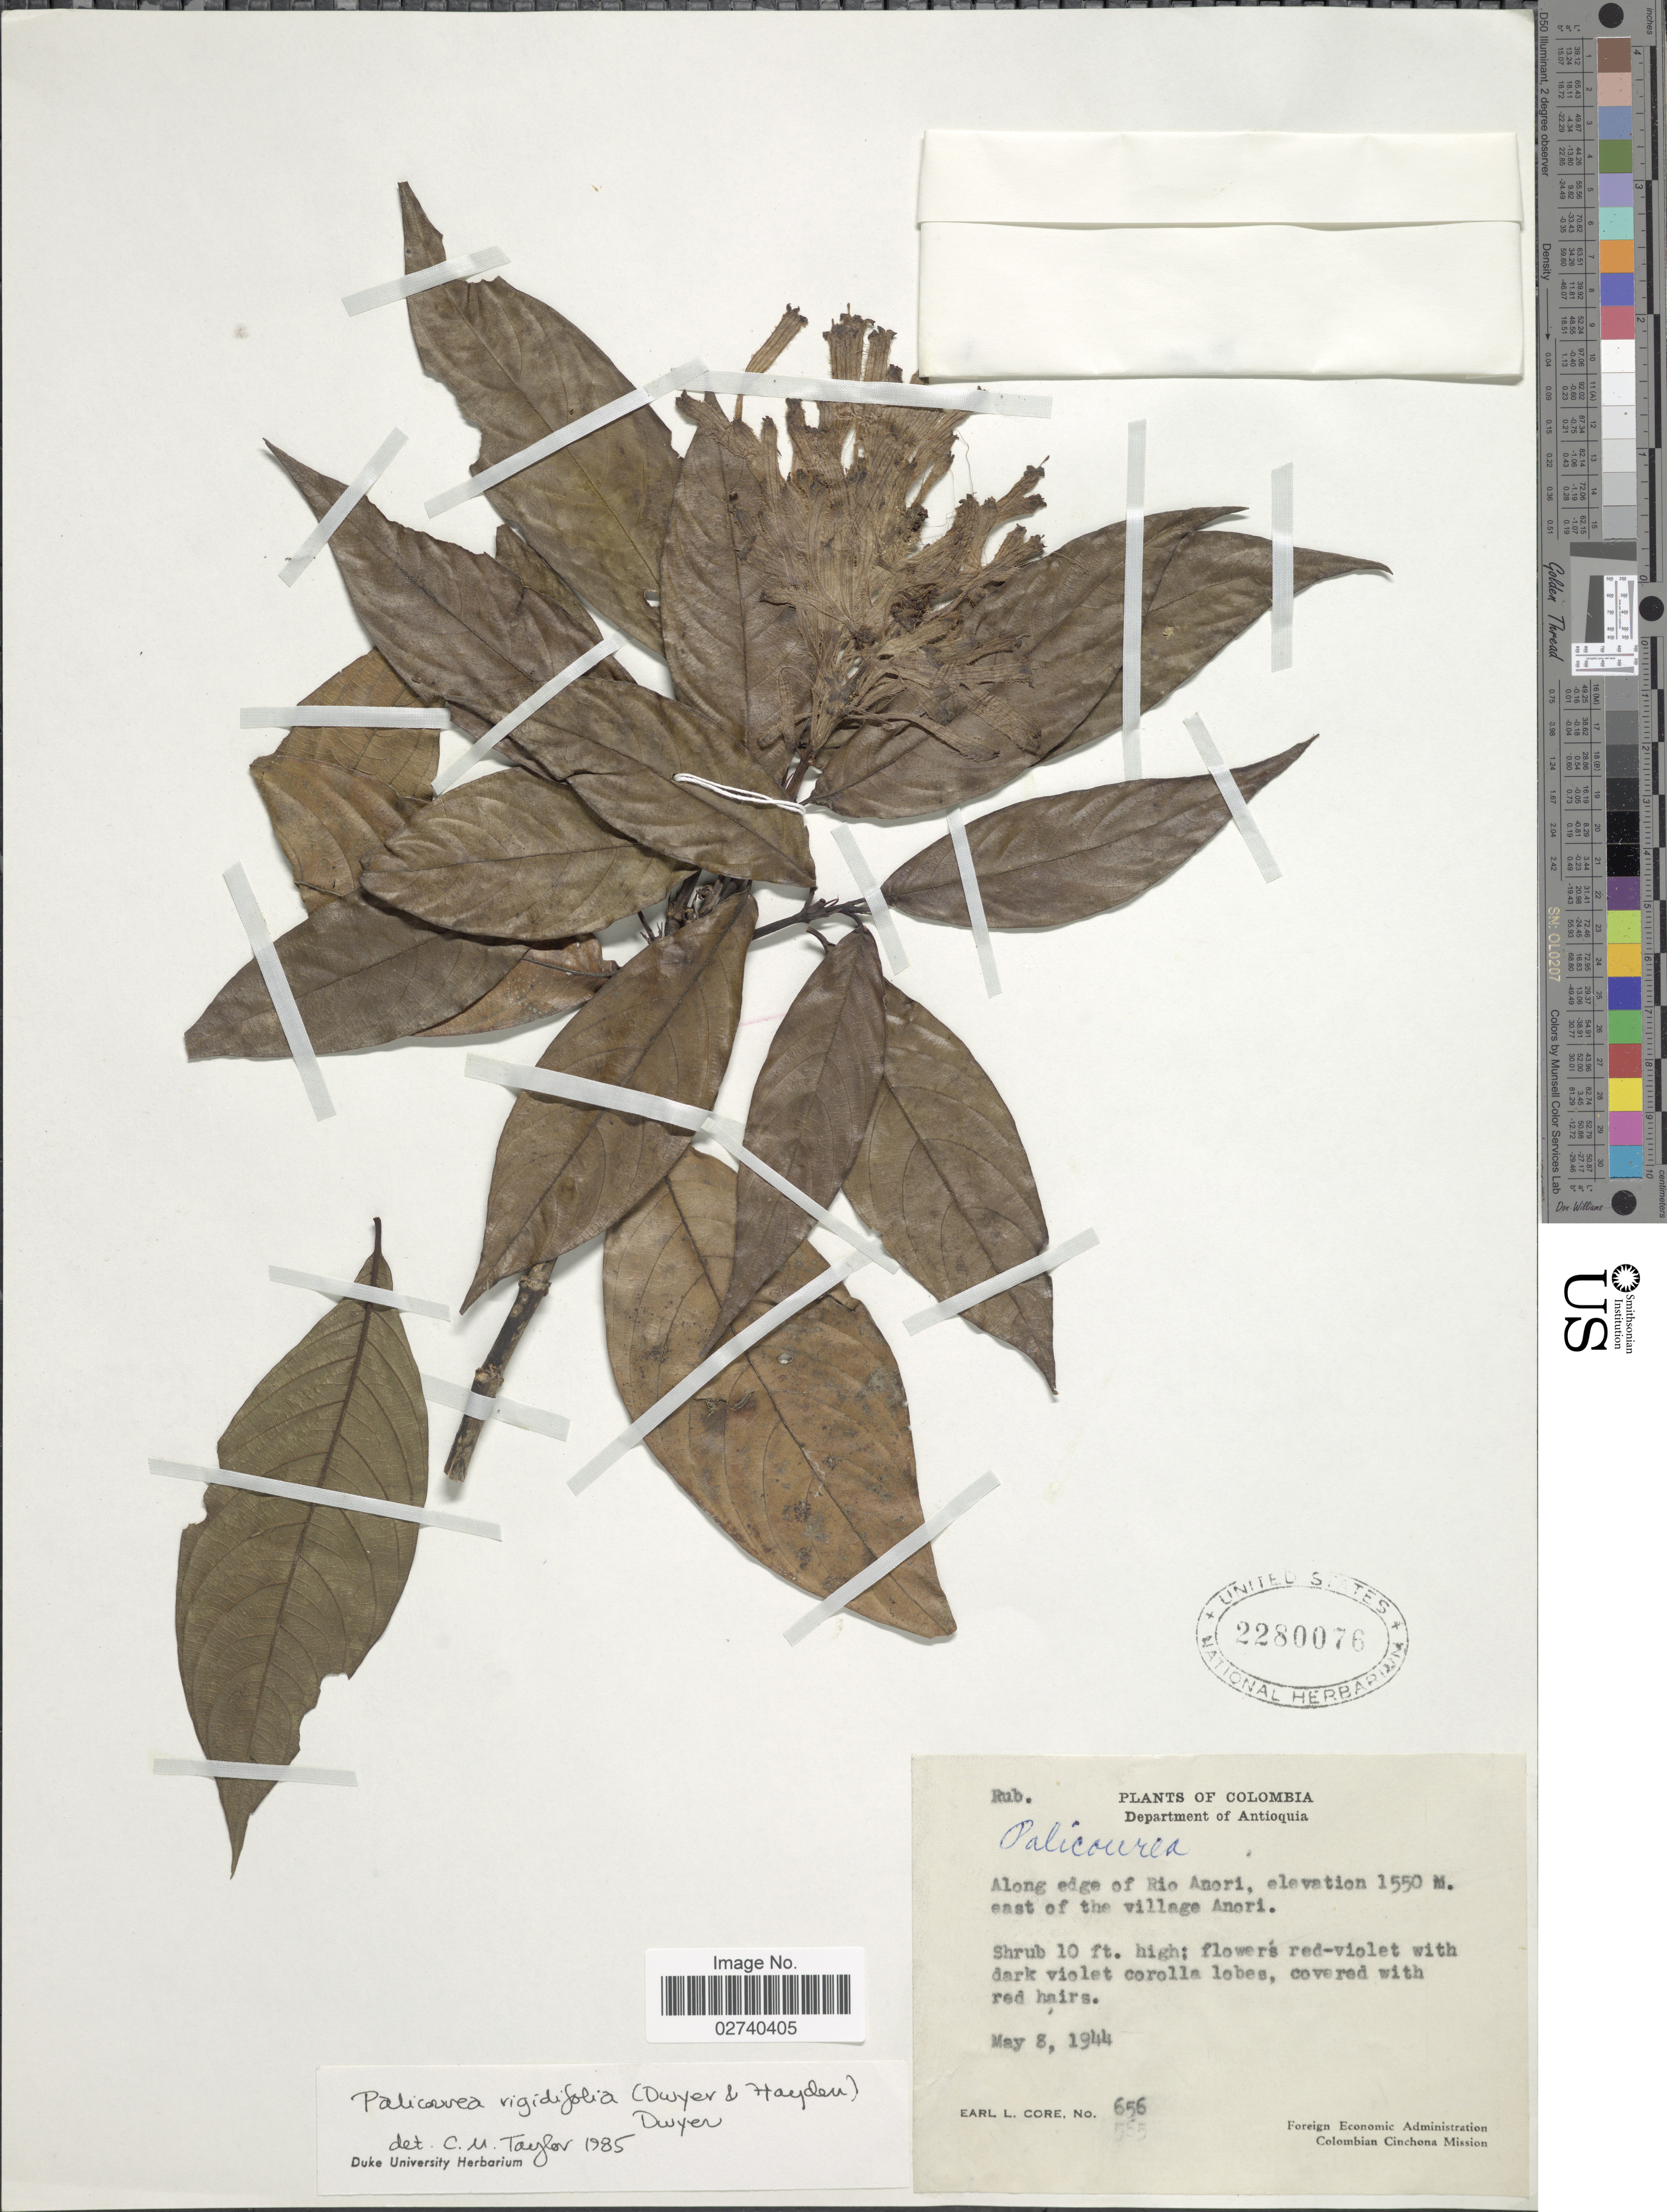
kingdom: Plantae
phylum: Tracheophyta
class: Magnoliopsida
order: Gentianales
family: Rubiaceae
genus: Palicourea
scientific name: Palicourea rigidifolia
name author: (Dwyer & M.V. Hayden) Dwyer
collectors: E. L. Core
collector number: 656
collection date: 1944-05-08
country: Colombia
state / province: Antioquia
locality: Department of Antioquia. Along edge of Rio Anori, east of the village Anori.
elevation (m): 1550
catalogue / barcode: US 2280076